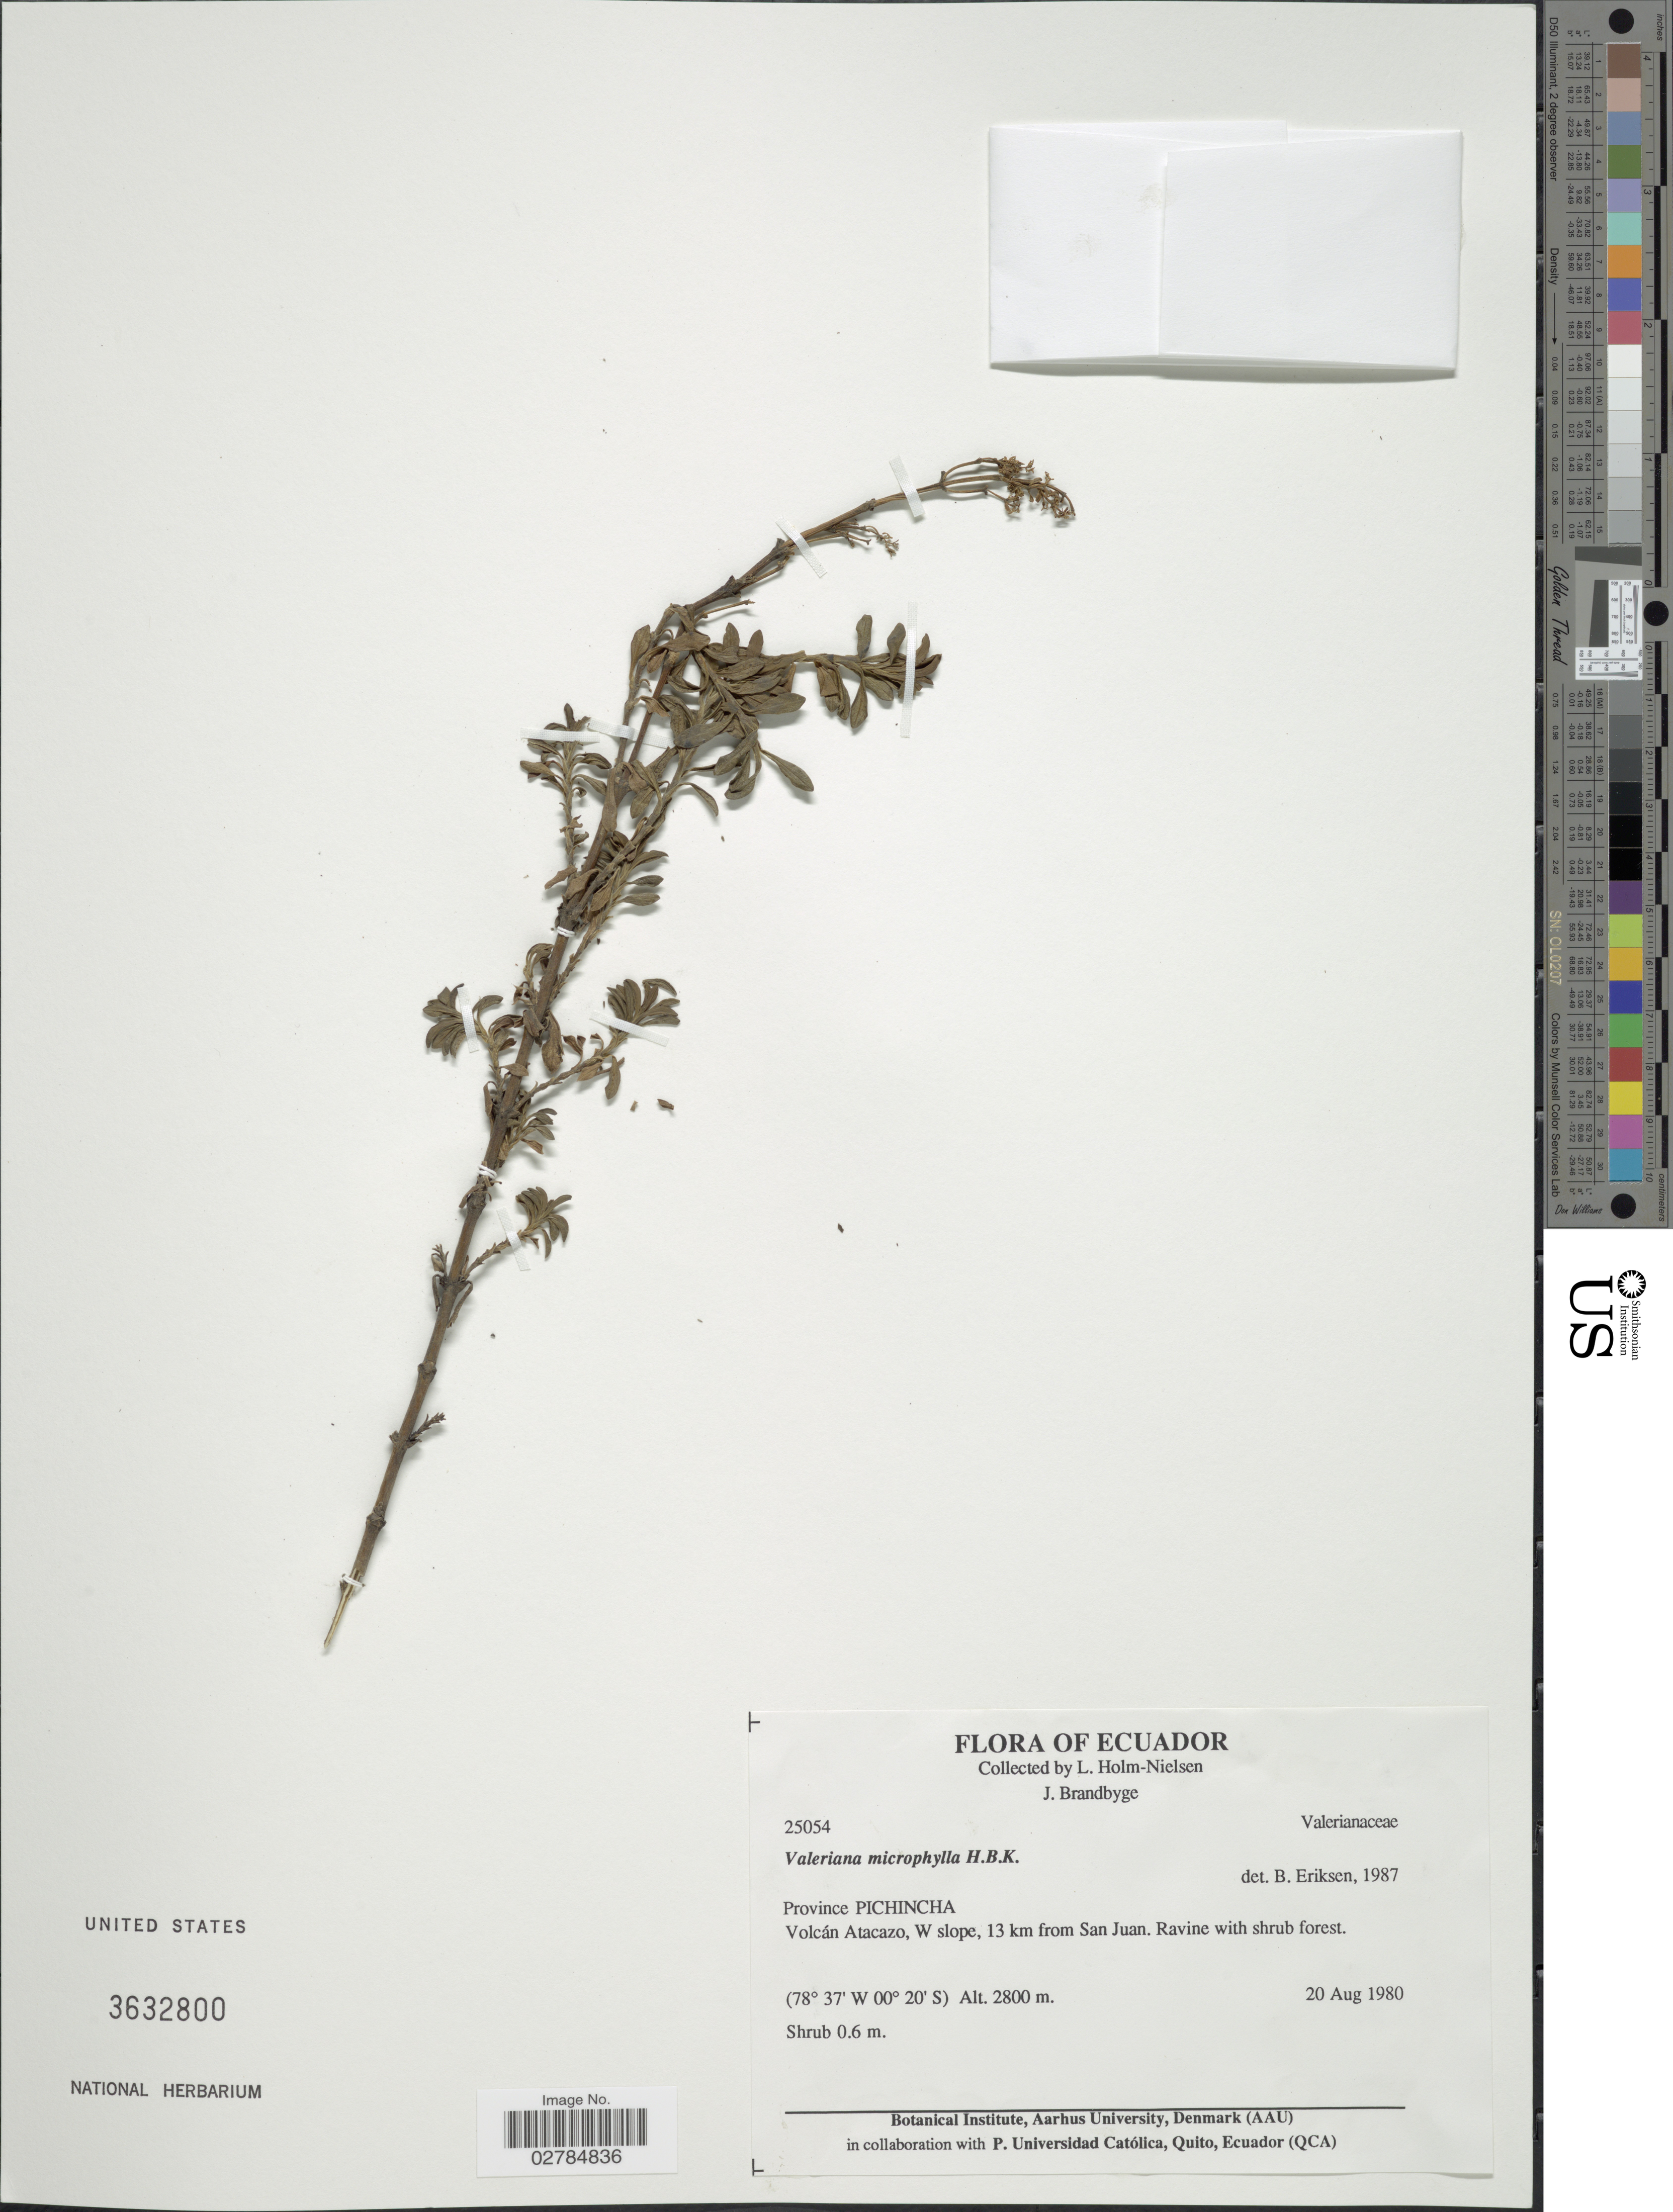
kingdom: Plantae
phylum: Tracheophyta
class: Magnoliopsida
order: Dipsacales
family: Caprifoliaceae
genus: Valeriana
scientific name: Valeriana microphylla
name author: Kunth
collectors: L. Holm-Nielsen & J. Brandbyge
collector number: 25054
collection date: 1980-08-20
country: Ecuador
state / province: Pichincha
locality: Volcán Atacazo, W slope, 13 km from San Juan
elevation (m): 2800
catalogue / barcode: US 3632800